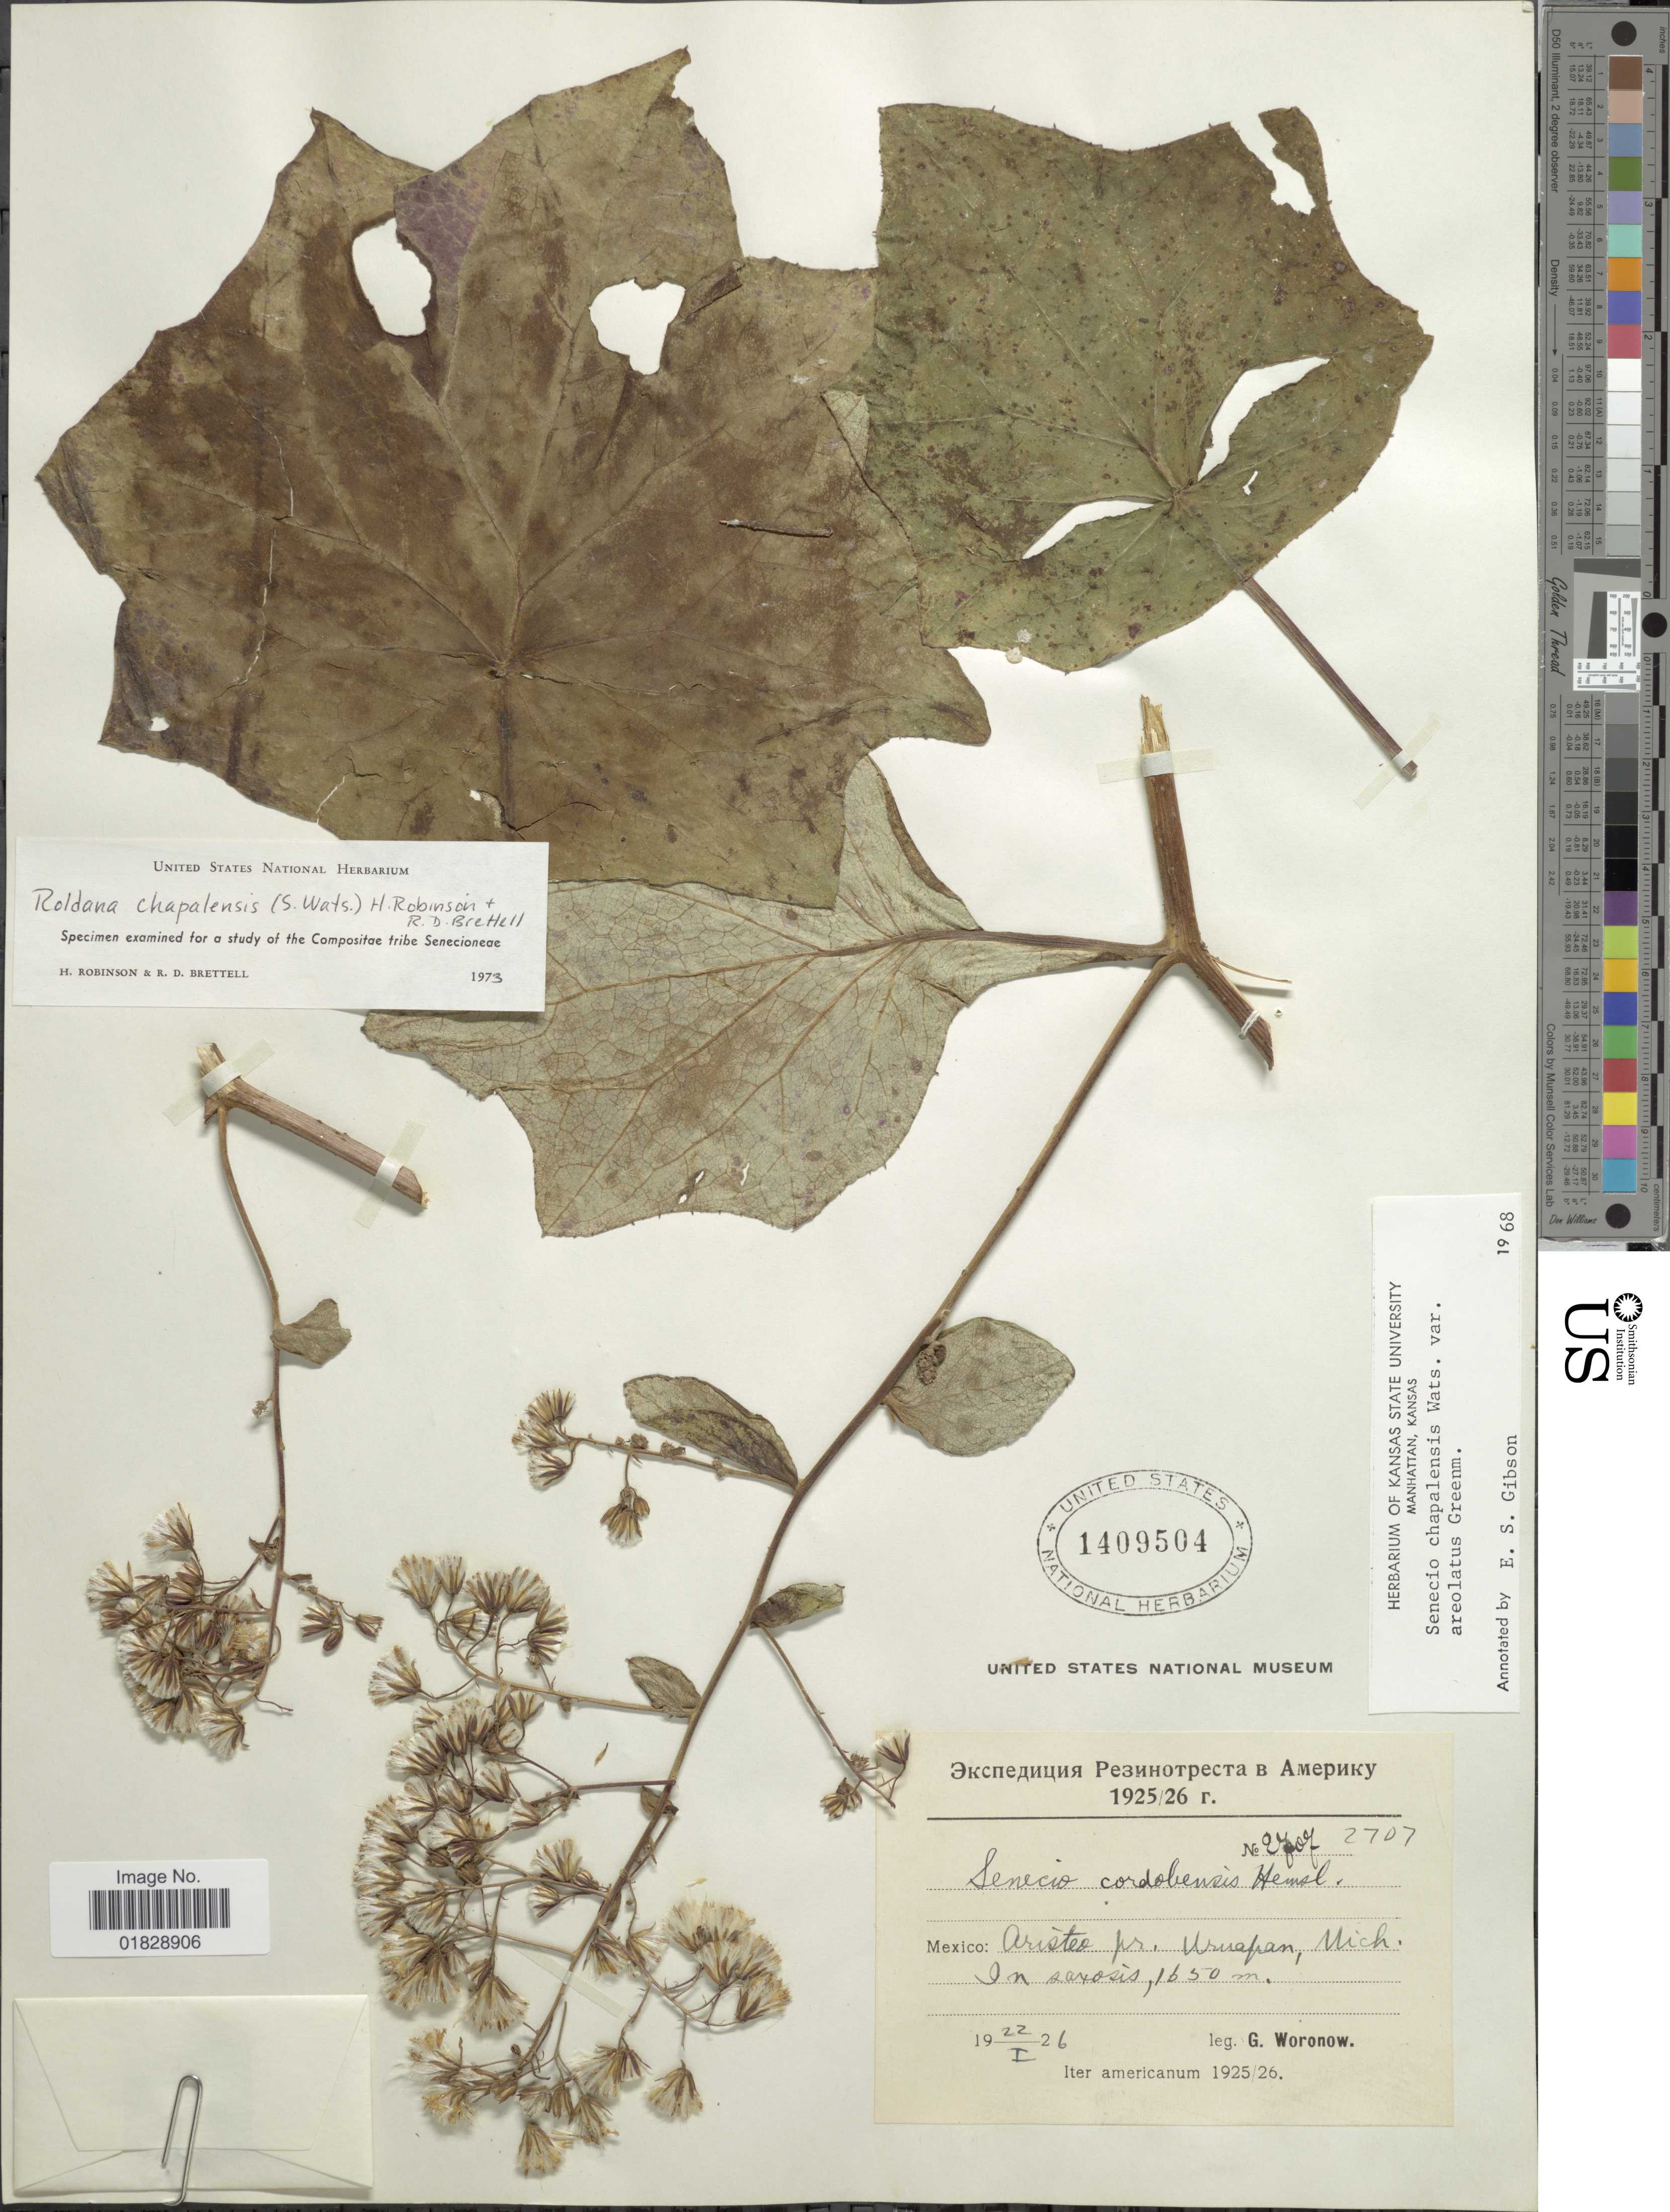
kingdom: Plantae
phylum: Tracheophyta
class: Magnoliopsida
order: Asterales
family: Asteraceae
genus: Roldana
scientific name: Roldana chapalensis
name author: (S. Watson) H. Rob. & Brettell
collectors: G. Woronow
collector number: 2707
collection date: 1926-01-22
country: Mexico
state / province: Michoacán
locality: Mexico: Aristeo pr. Iriapan, Mich. In saxosis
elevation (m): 1650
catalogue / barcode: US 1409504